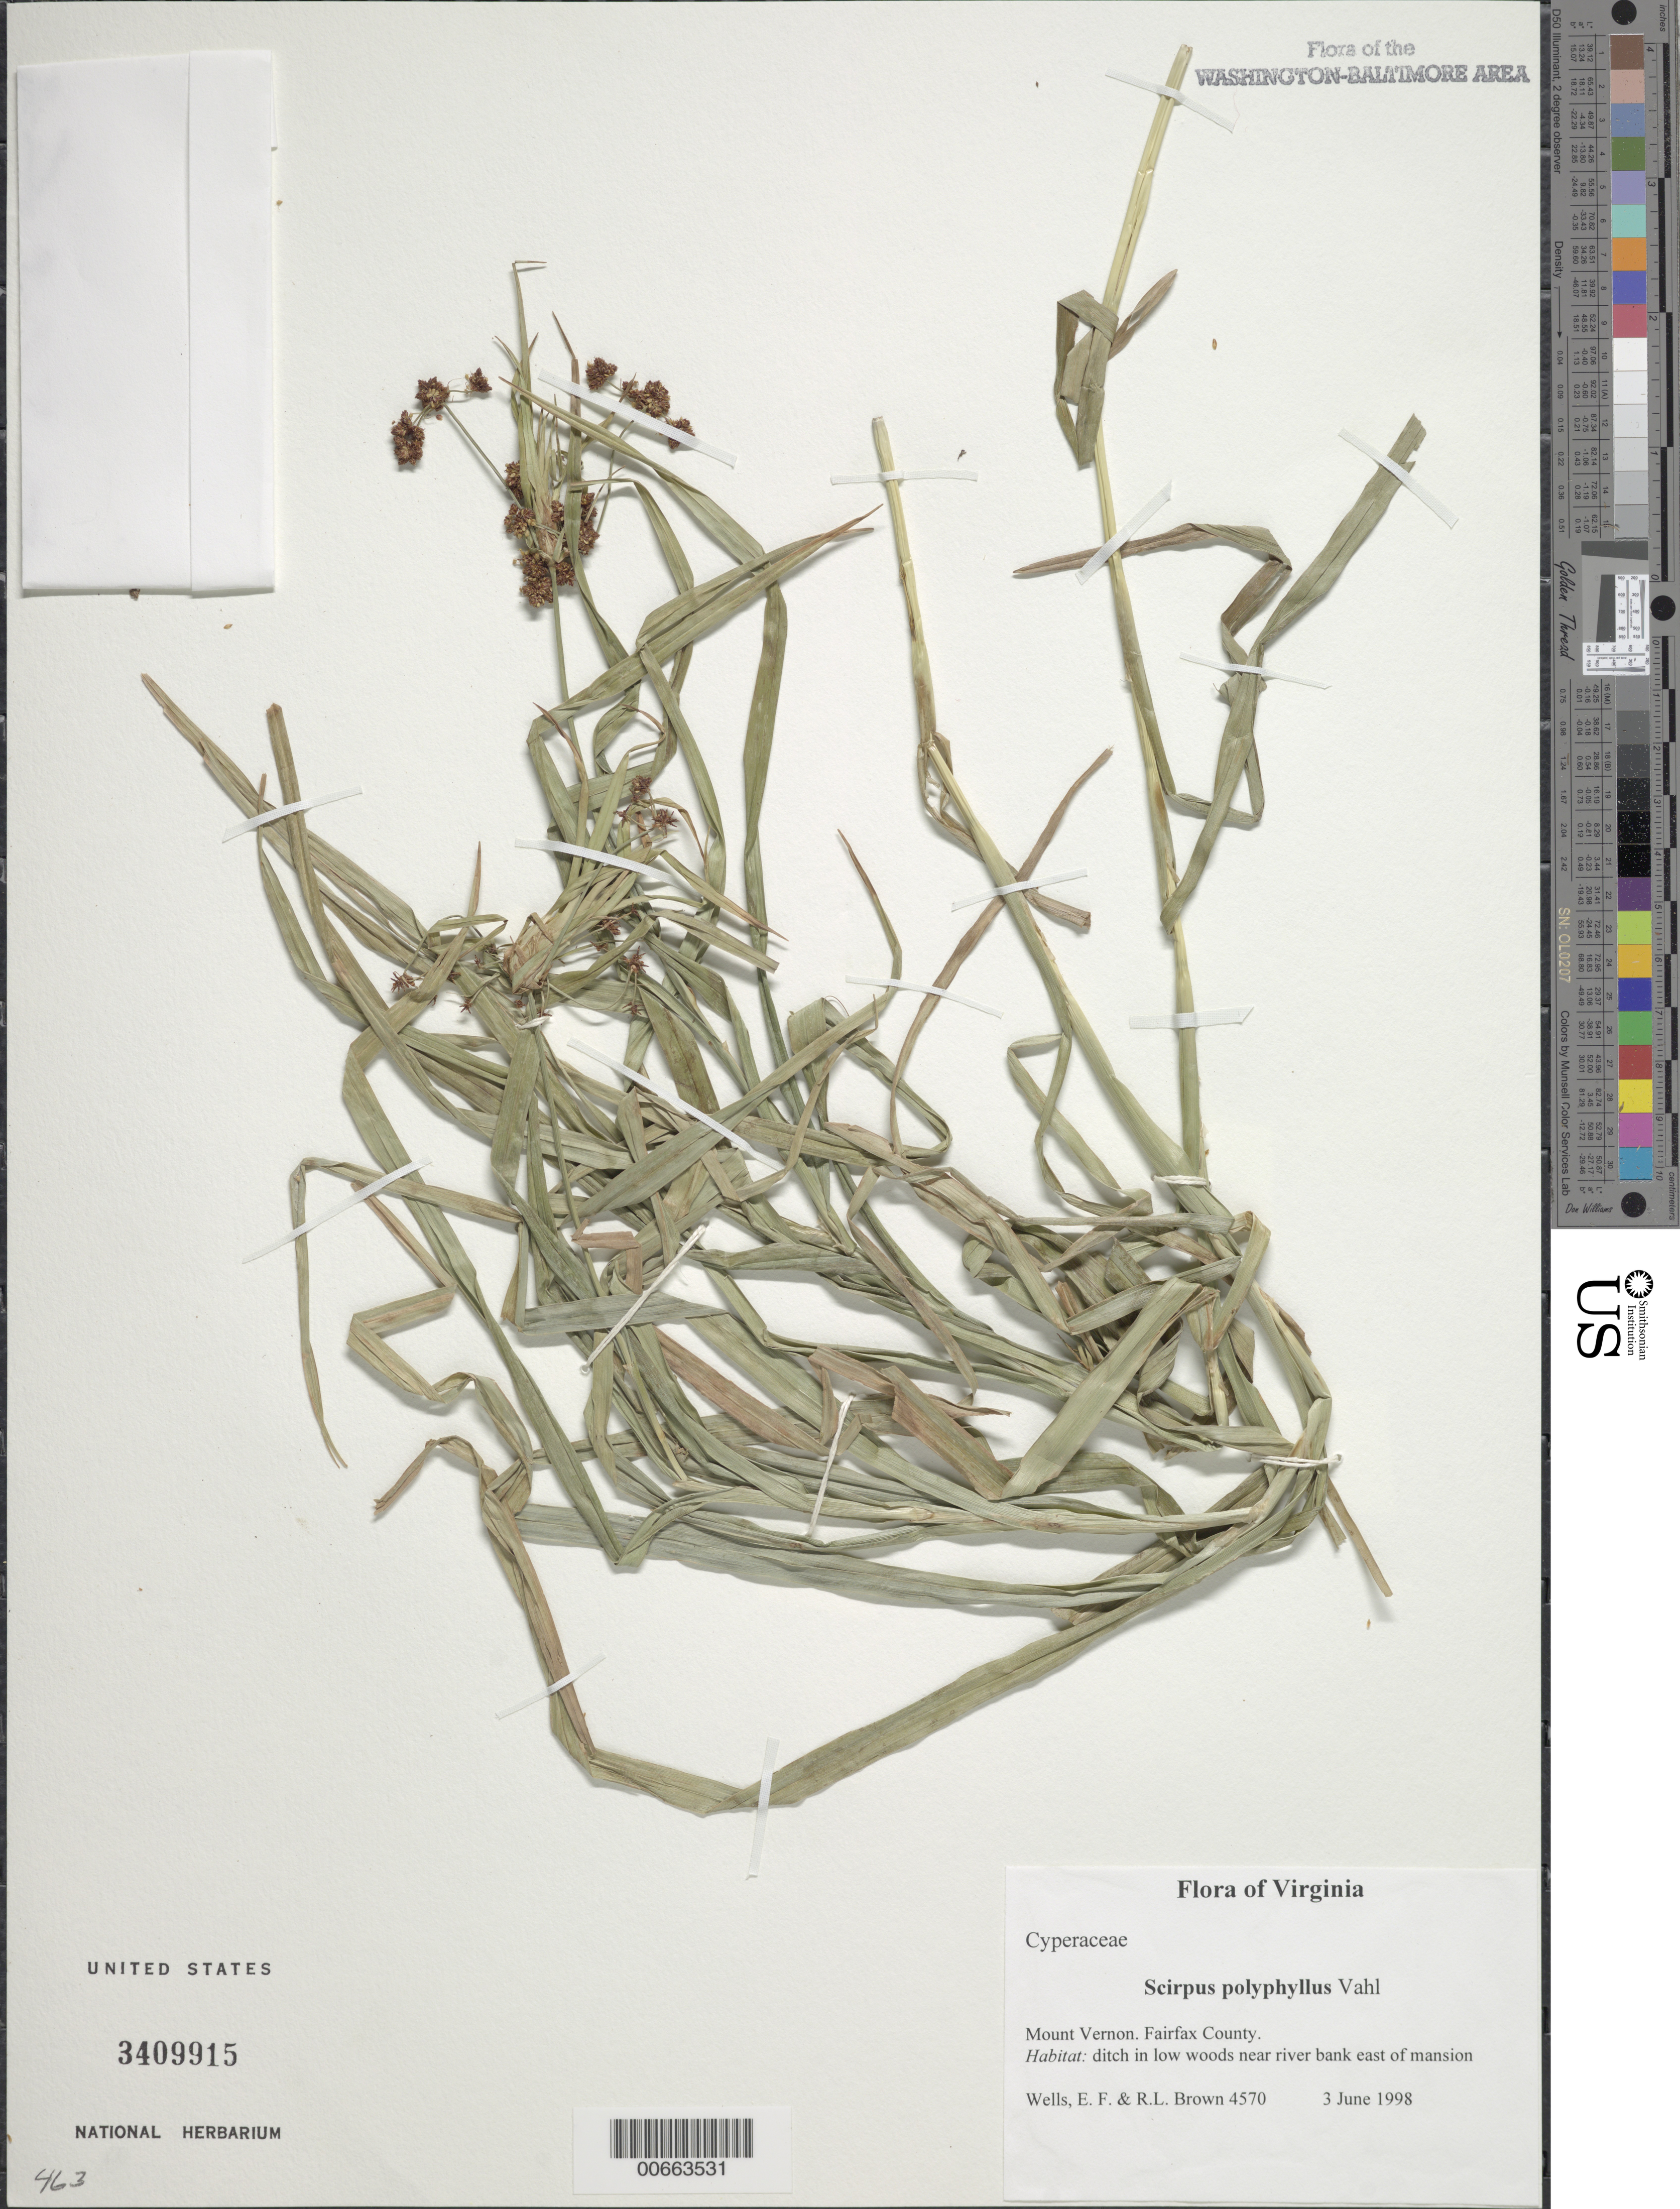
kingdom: Plantae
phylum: Tracheophyta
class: Liliopsida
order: Poales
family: Cyperaceae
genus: Scirpus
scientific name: Scirpus polyphyllus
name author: Vahl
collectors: E. F. Wells & R. L. Brown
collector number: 4570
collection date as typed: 03 Jun 1998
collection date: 1998-06-03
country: United States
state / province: Virginia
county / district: Fairfax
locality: Mount Vernon. East of mansion.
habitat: Ditch in low woods near river bank.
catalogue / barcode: US 3409915